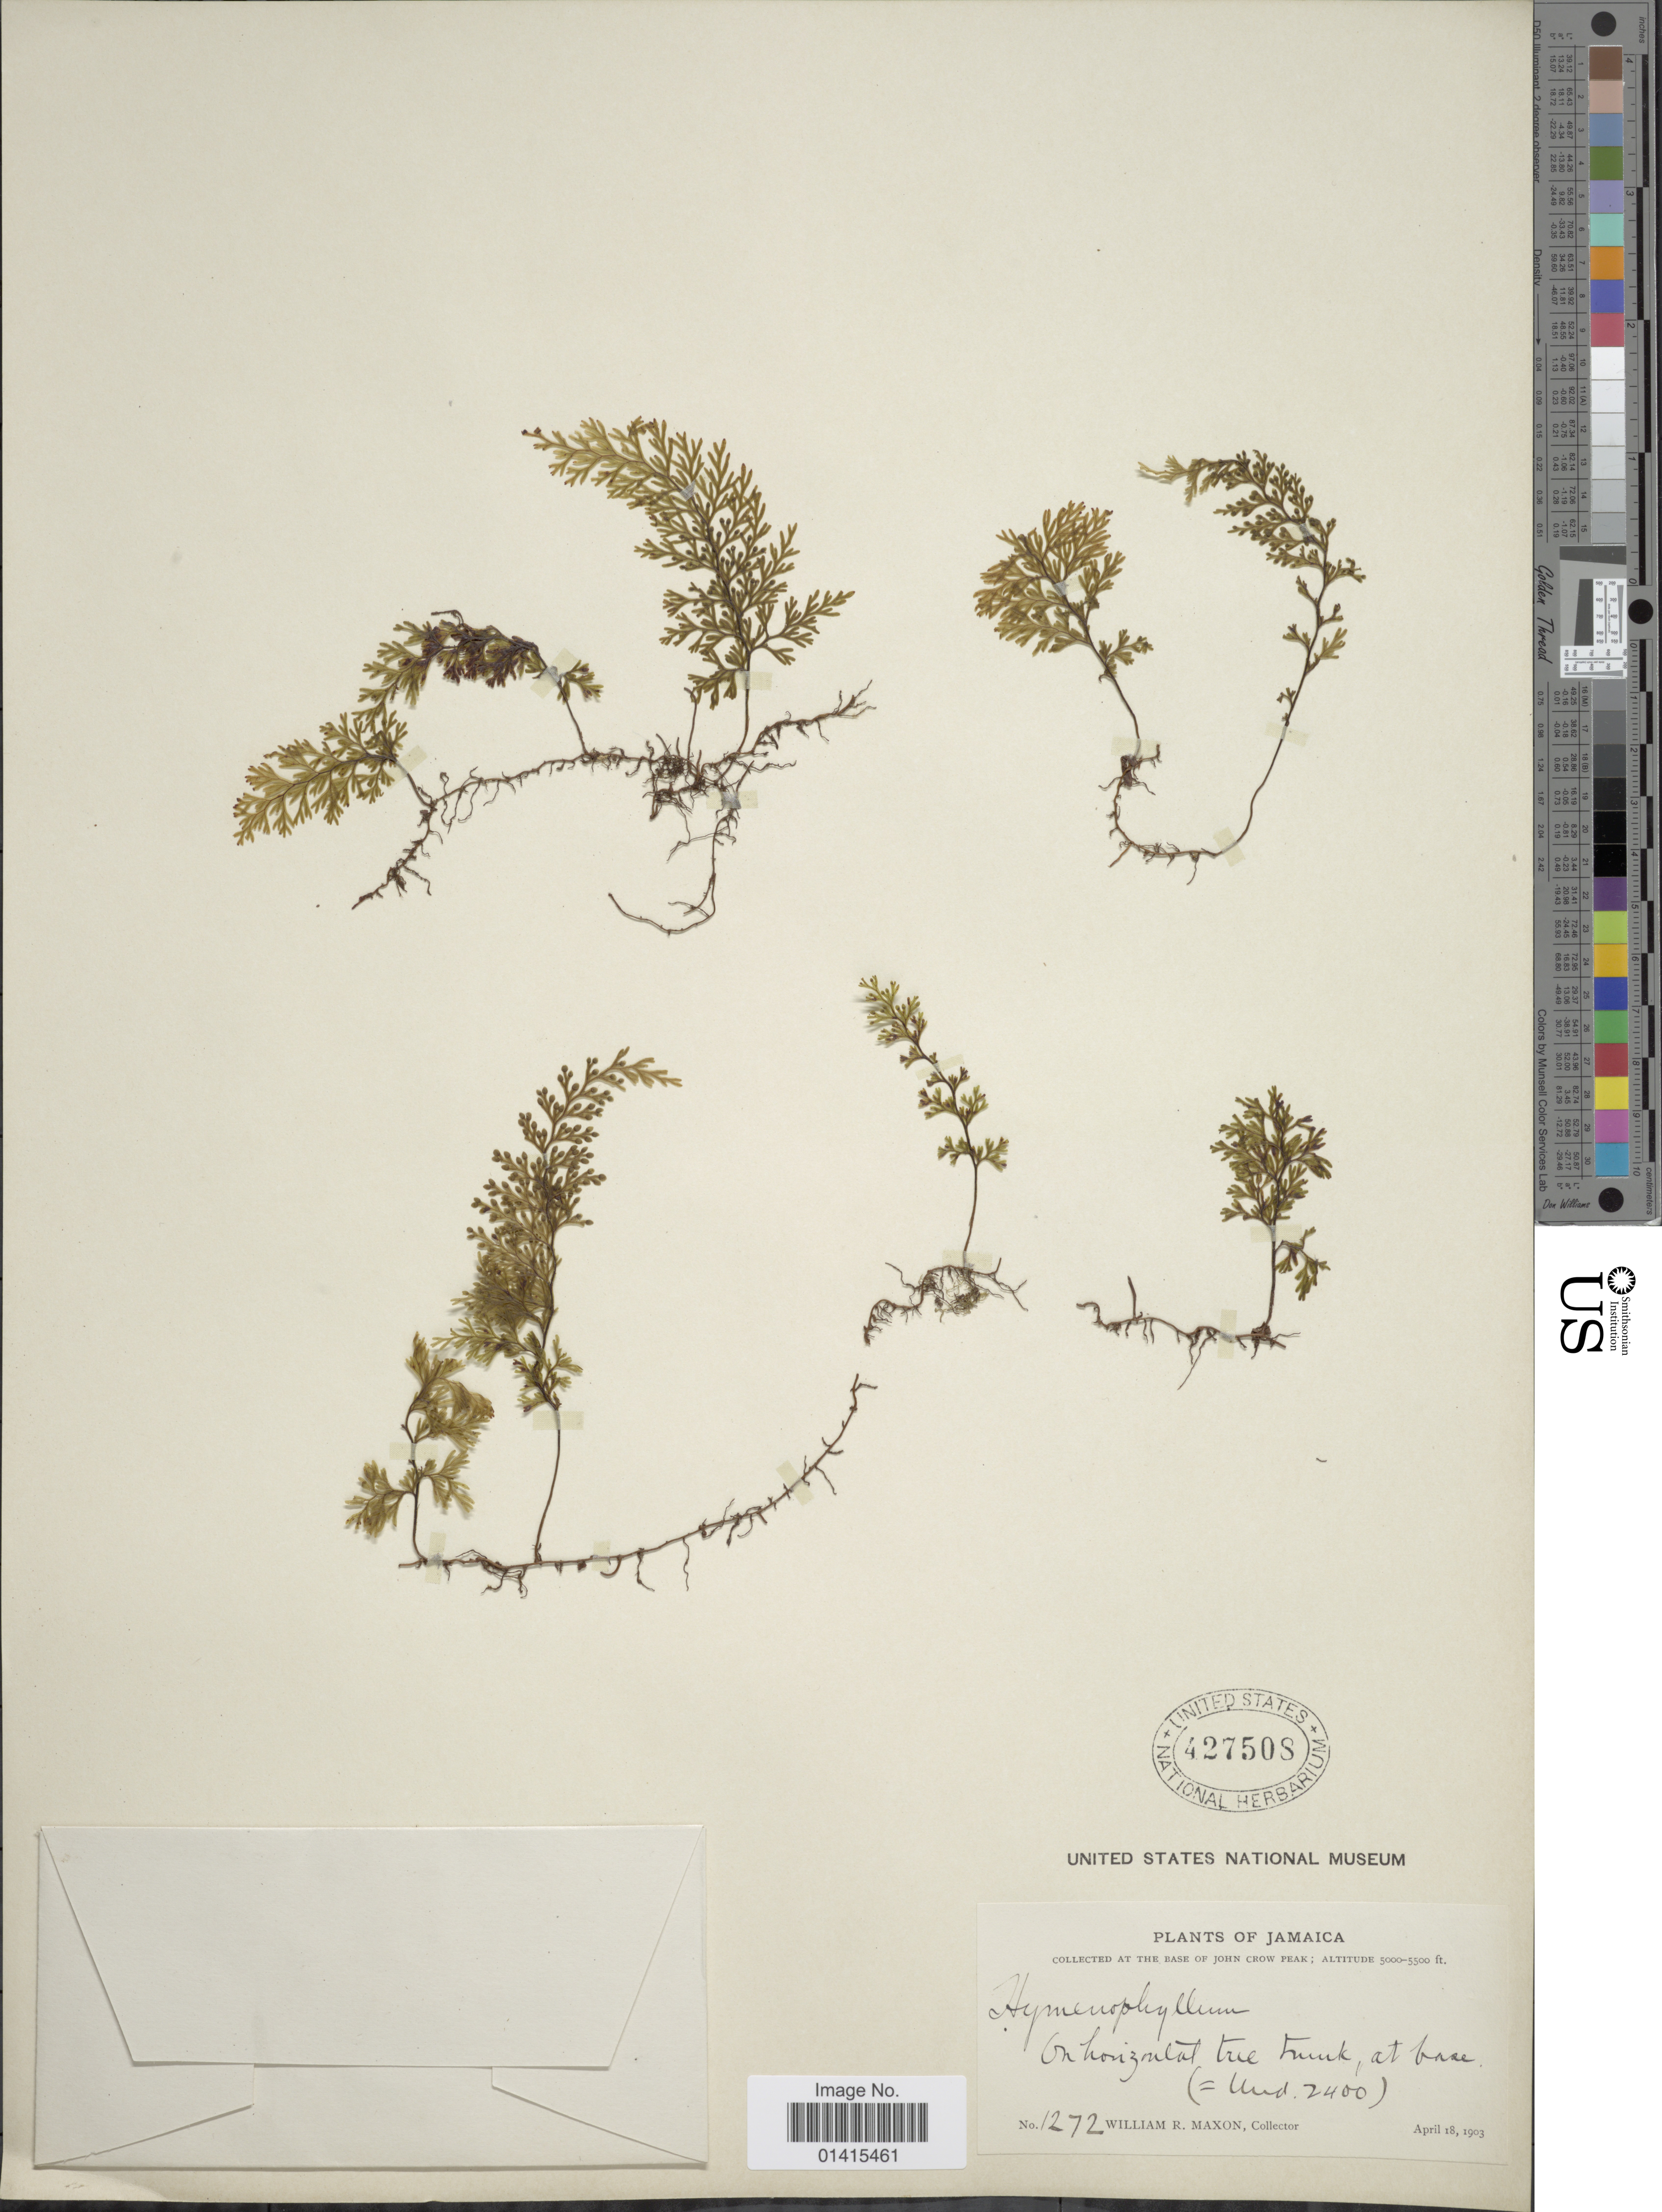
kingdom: Plantae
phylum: Tracheophyta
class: Polypodiopsida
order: Hymenophyllales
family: Hymenophyllaceae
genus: Hymenophyllum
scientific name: Hymenophyllum polyanthos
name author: (Sw.) Sw.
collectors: W. R. Maxon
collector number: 1272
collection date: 1903-04-18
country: Jamaica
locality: At the base of john Crow Peak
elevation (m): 1524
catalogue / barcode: US 427508